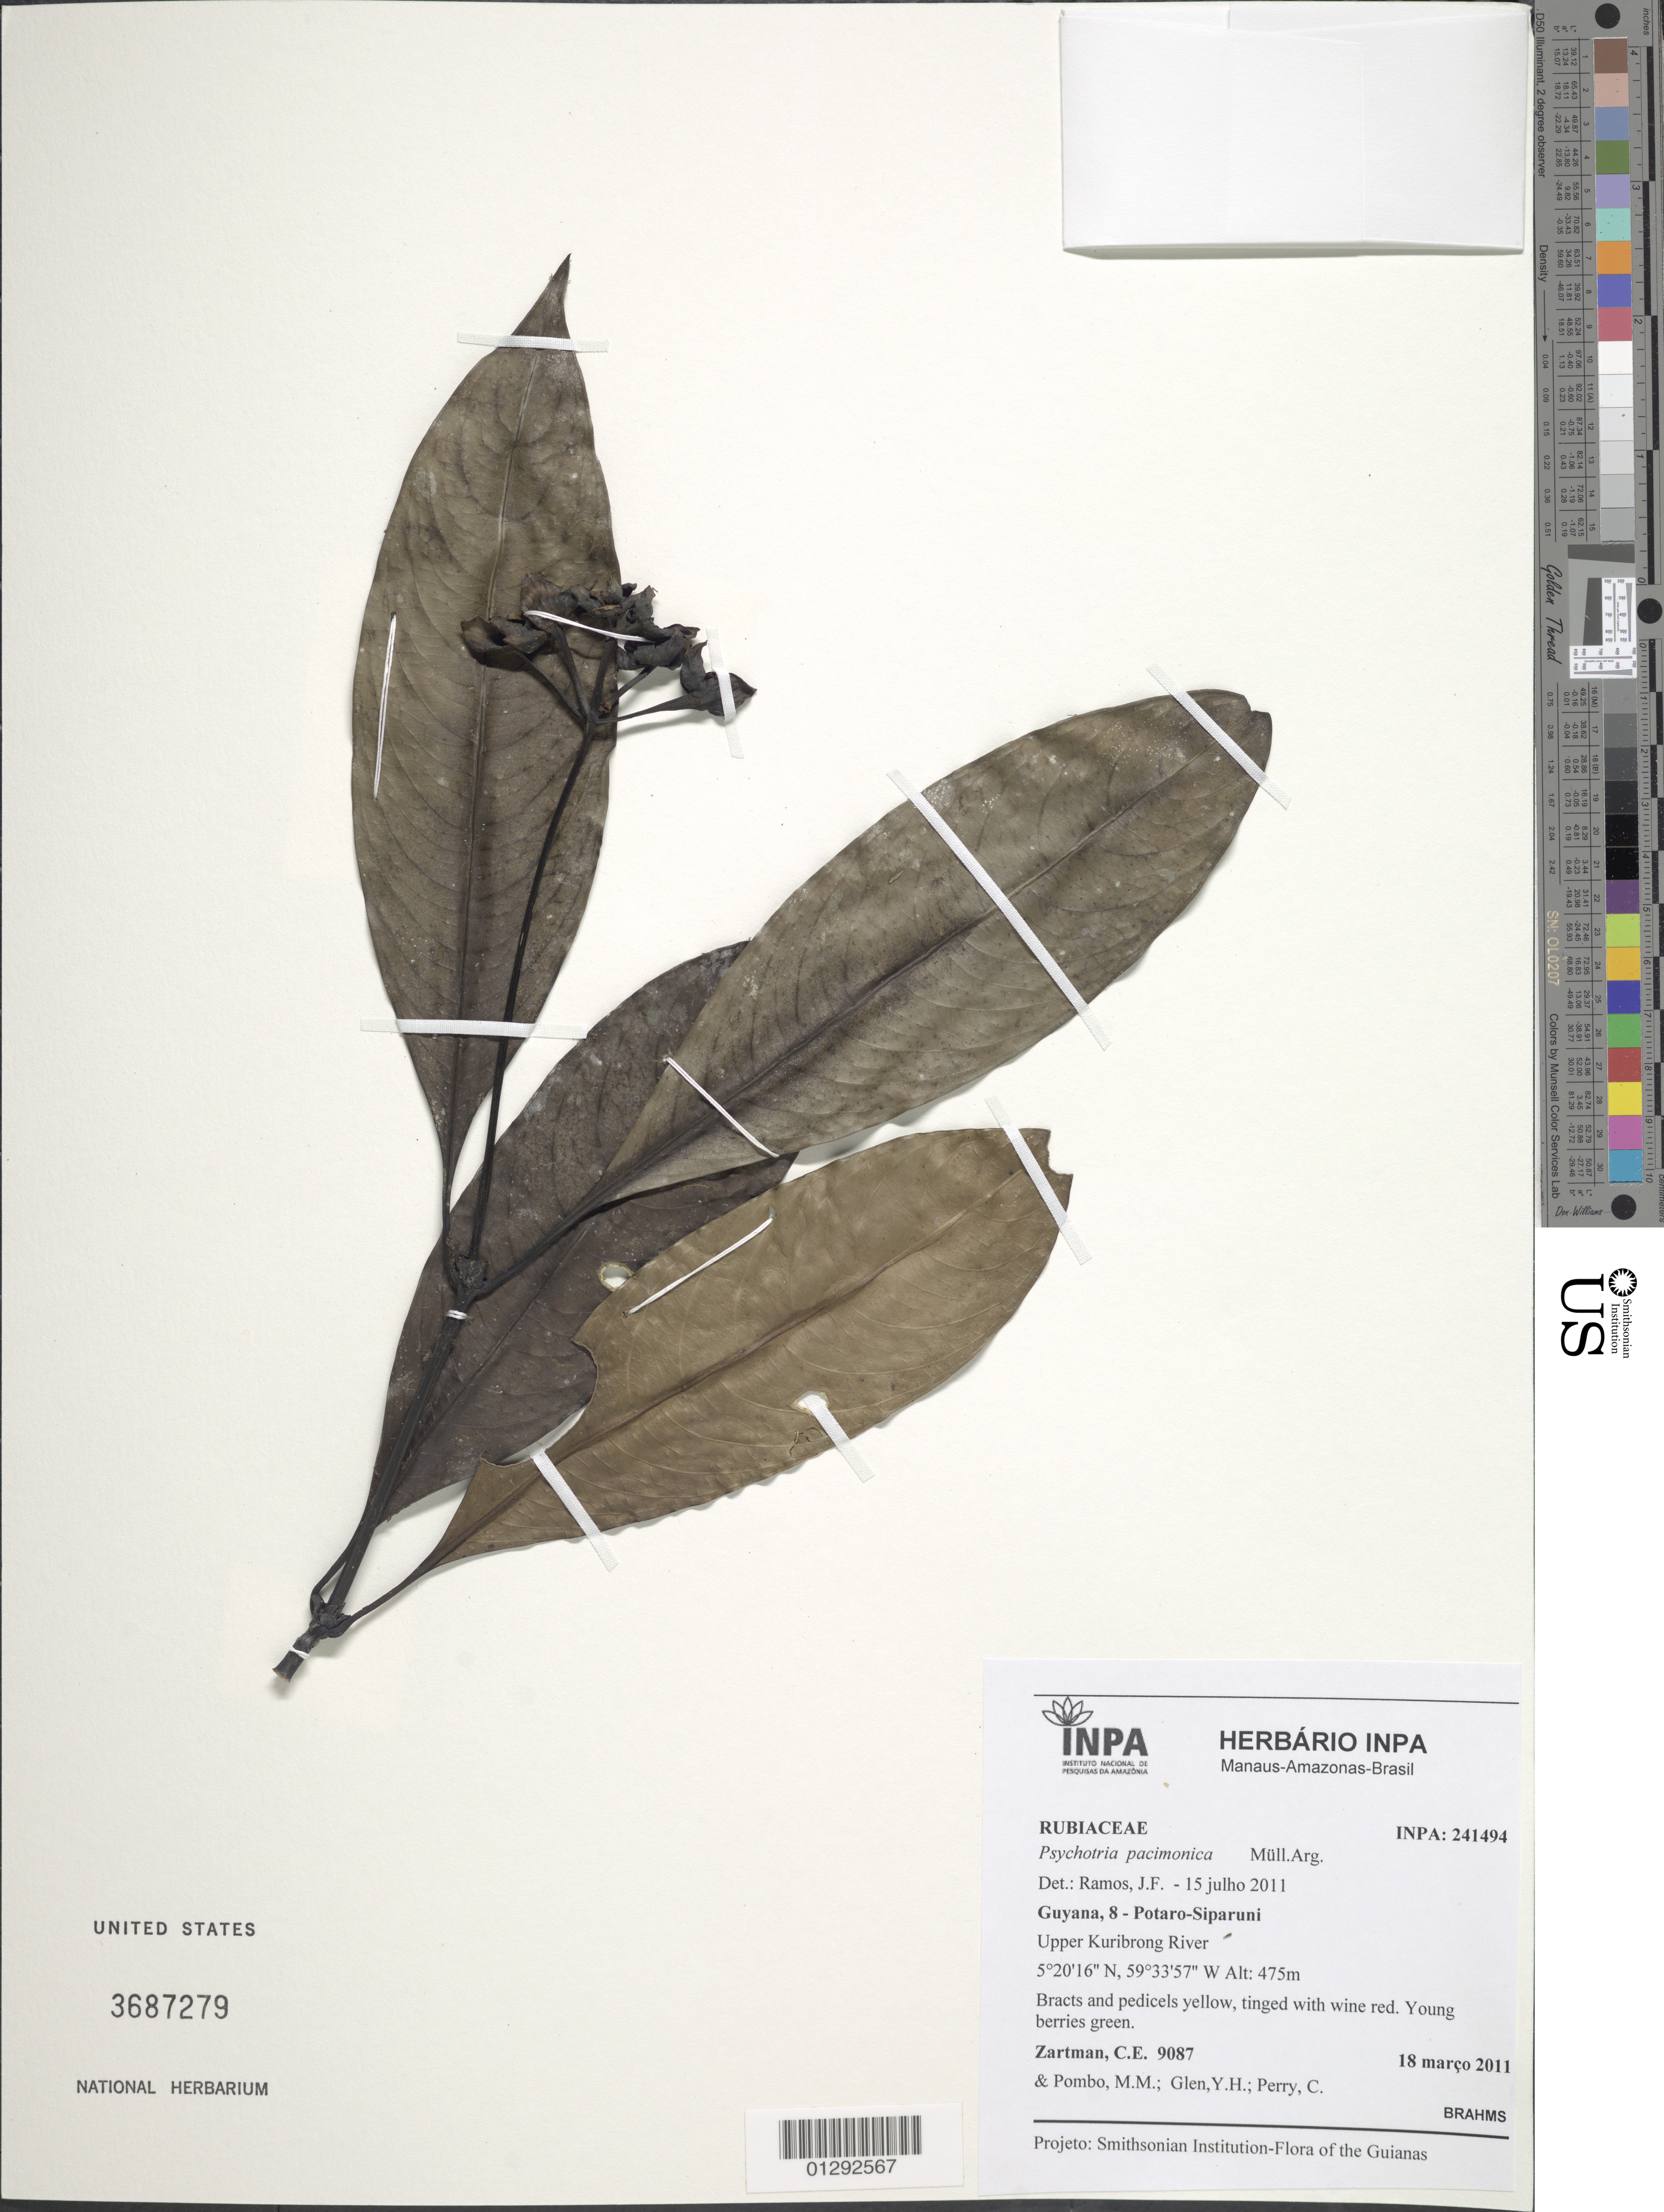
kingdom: Plantae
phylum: Tracheophyta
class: Magnoliopsida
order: Gentianales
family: Rubiaceae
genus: Psychotria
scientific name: Psychotria pacimonica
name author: Müll. Arg.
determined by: Ramos, J. F.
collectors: C. Zartman, M. Pombo, Y. Glen & C. Perry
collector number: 9087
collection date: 2011-03-18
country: Guyana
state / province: Potaro-Siparuni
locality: Upper Kuribrong River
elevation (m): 475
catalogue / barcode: US 3687279